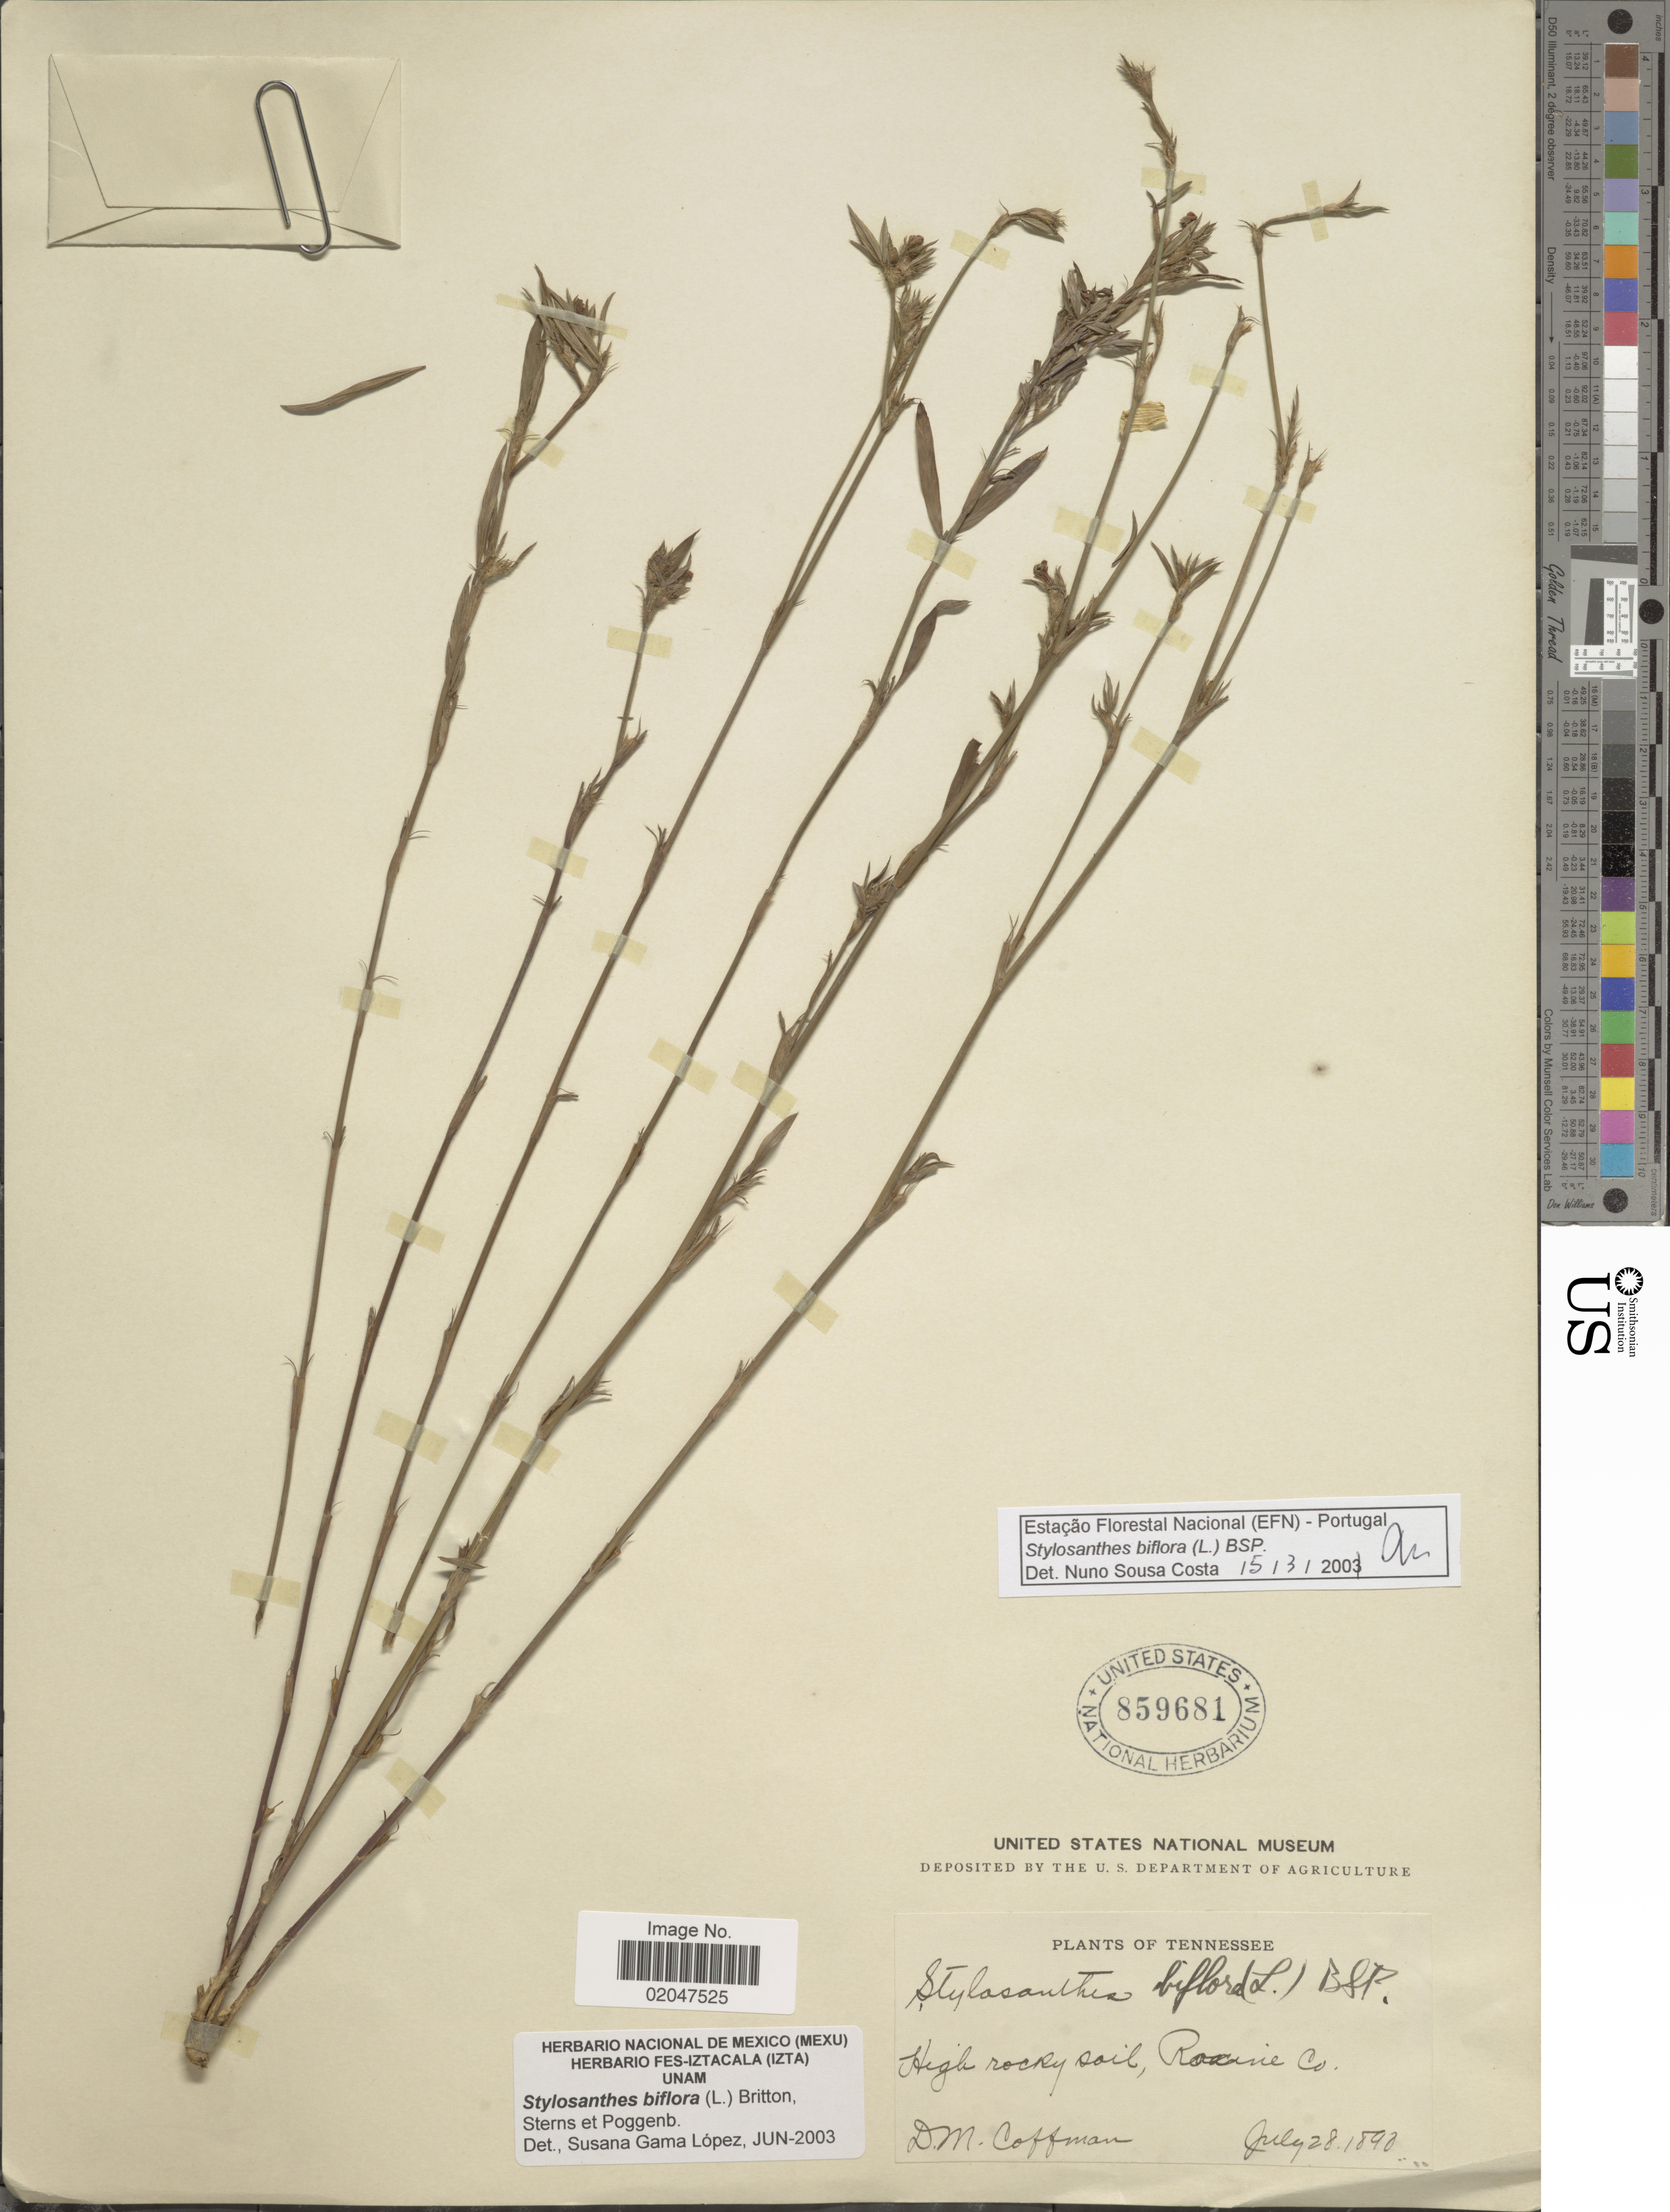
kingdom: Plantae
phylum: Tracheophyta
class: Magnoliopsida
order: Fabales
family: Fabaceae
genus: Stylosanthes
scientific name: Stylosanthes biflora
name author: (L.) Britton et al.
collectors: D. M. Coffman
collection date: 1890-07-28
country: United States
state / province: Tennessee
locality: High rocky soil, Roane Co.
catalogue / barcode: US 859681